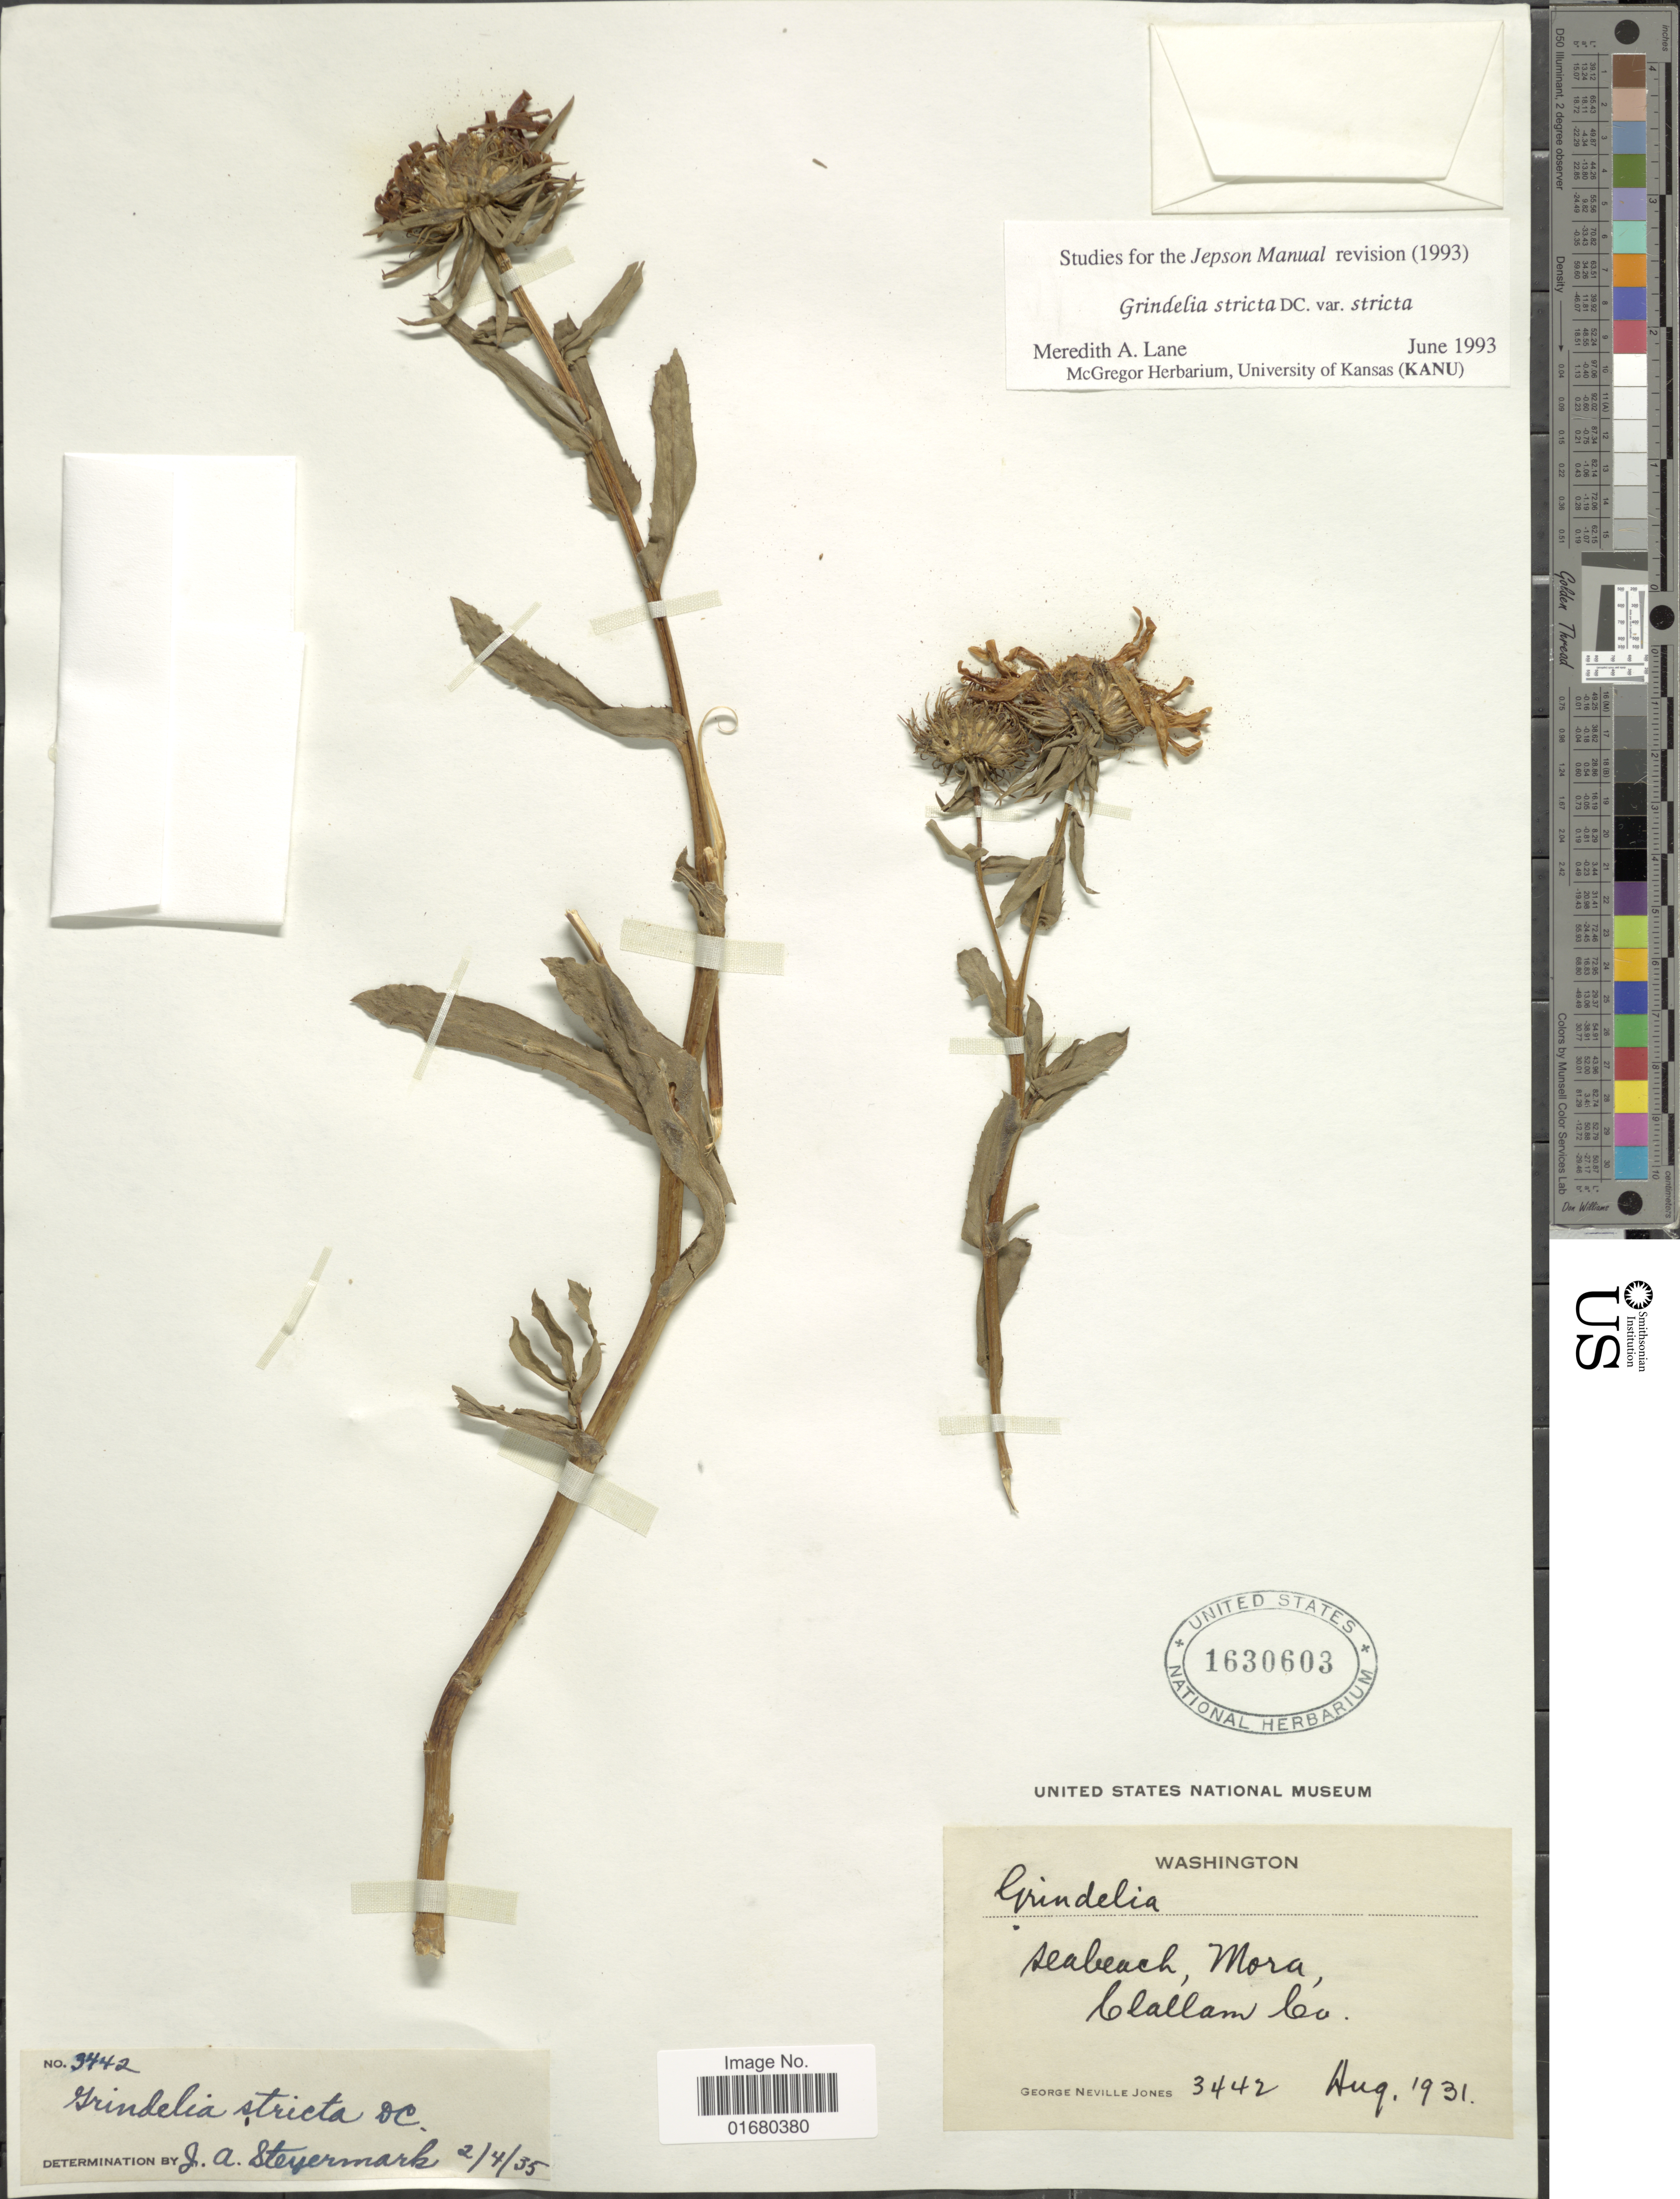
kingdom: Plantae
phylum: Tracheophyta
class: Magnoliopsida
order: Asterales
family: Asteraceae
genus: Grindelia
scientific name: Grindelia stricta var. stricta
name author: DC.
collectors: G. N. Jones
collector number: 3442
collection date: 1913-08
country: United States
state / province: Washington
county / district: Clallam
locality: Seabeach, Mora, Clallam Co.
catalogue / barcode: US 1630603